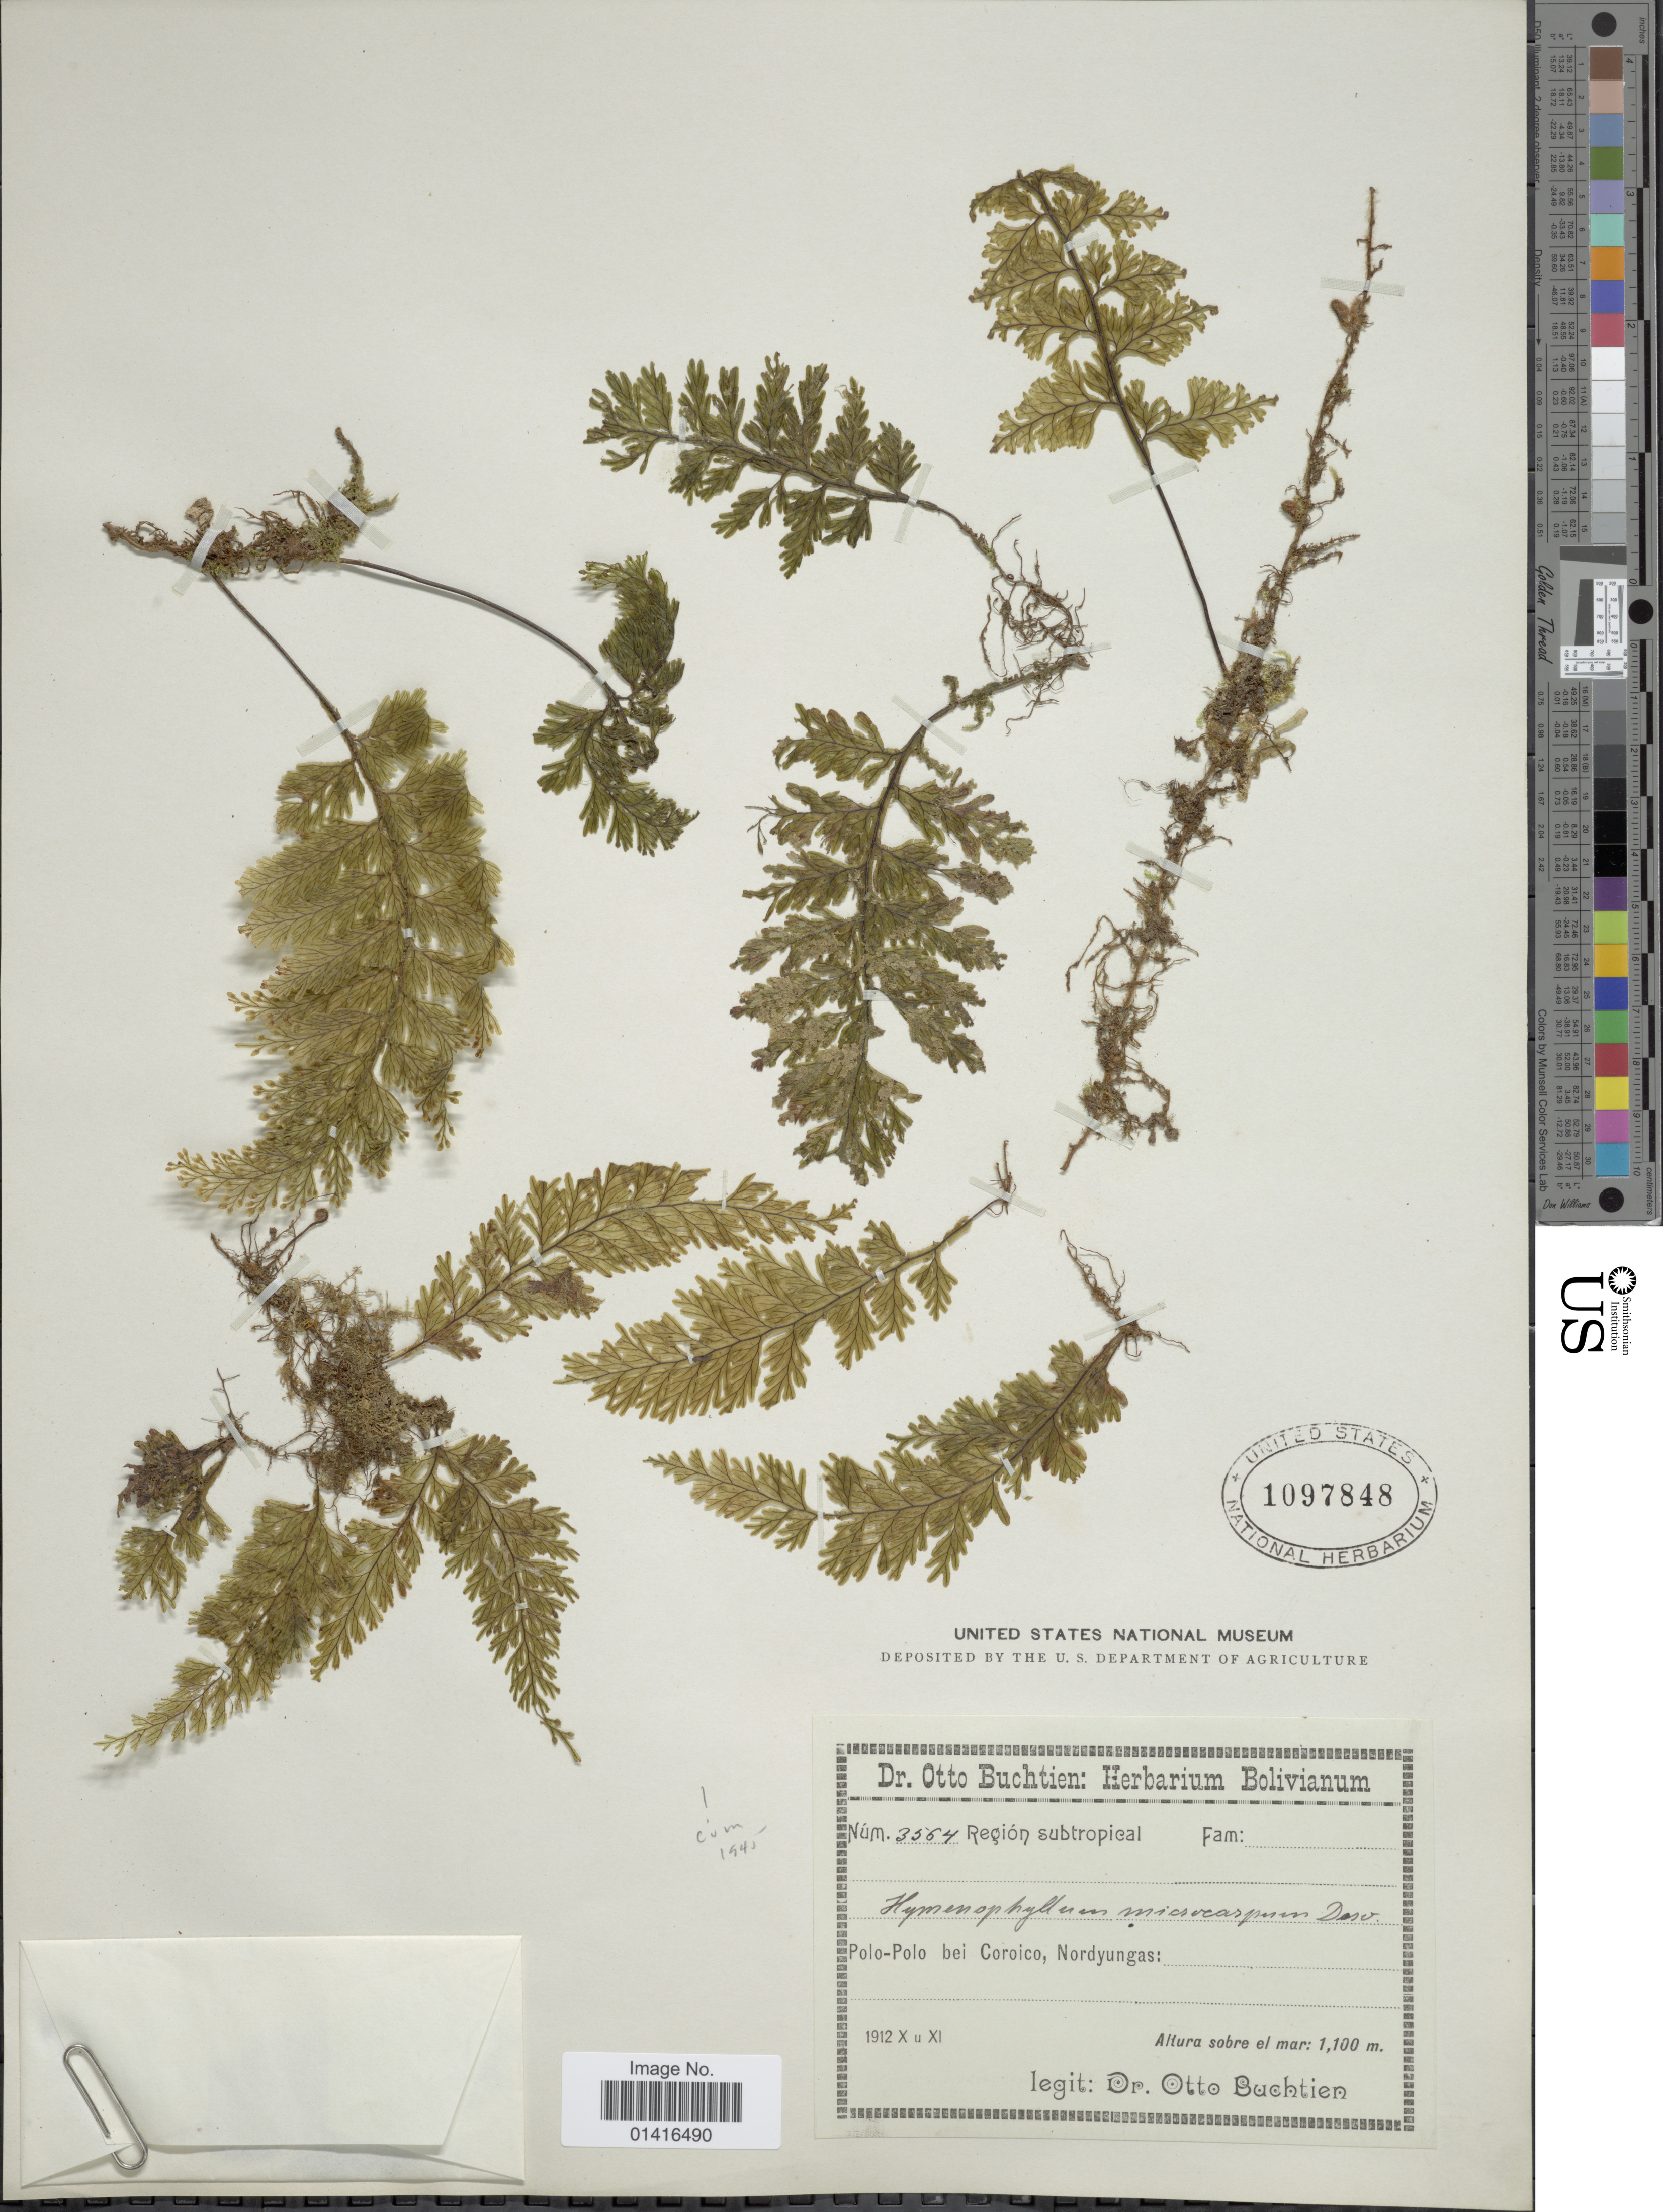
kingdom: Plantae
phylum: Tracheophyta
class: Polypodiopsida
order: Hymenophyllales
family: Hymenophyllaceae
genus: Hymenophyllum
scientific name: Hymenophyllum microcarpum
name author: (Desv.) Lellinger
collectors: O. Buchtien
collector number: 3564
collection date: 1912-10/1912-11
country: Bolivia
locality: Polo-Polo bei Coroico, Nordyungas.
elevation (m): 1100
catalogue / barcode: US 1097848